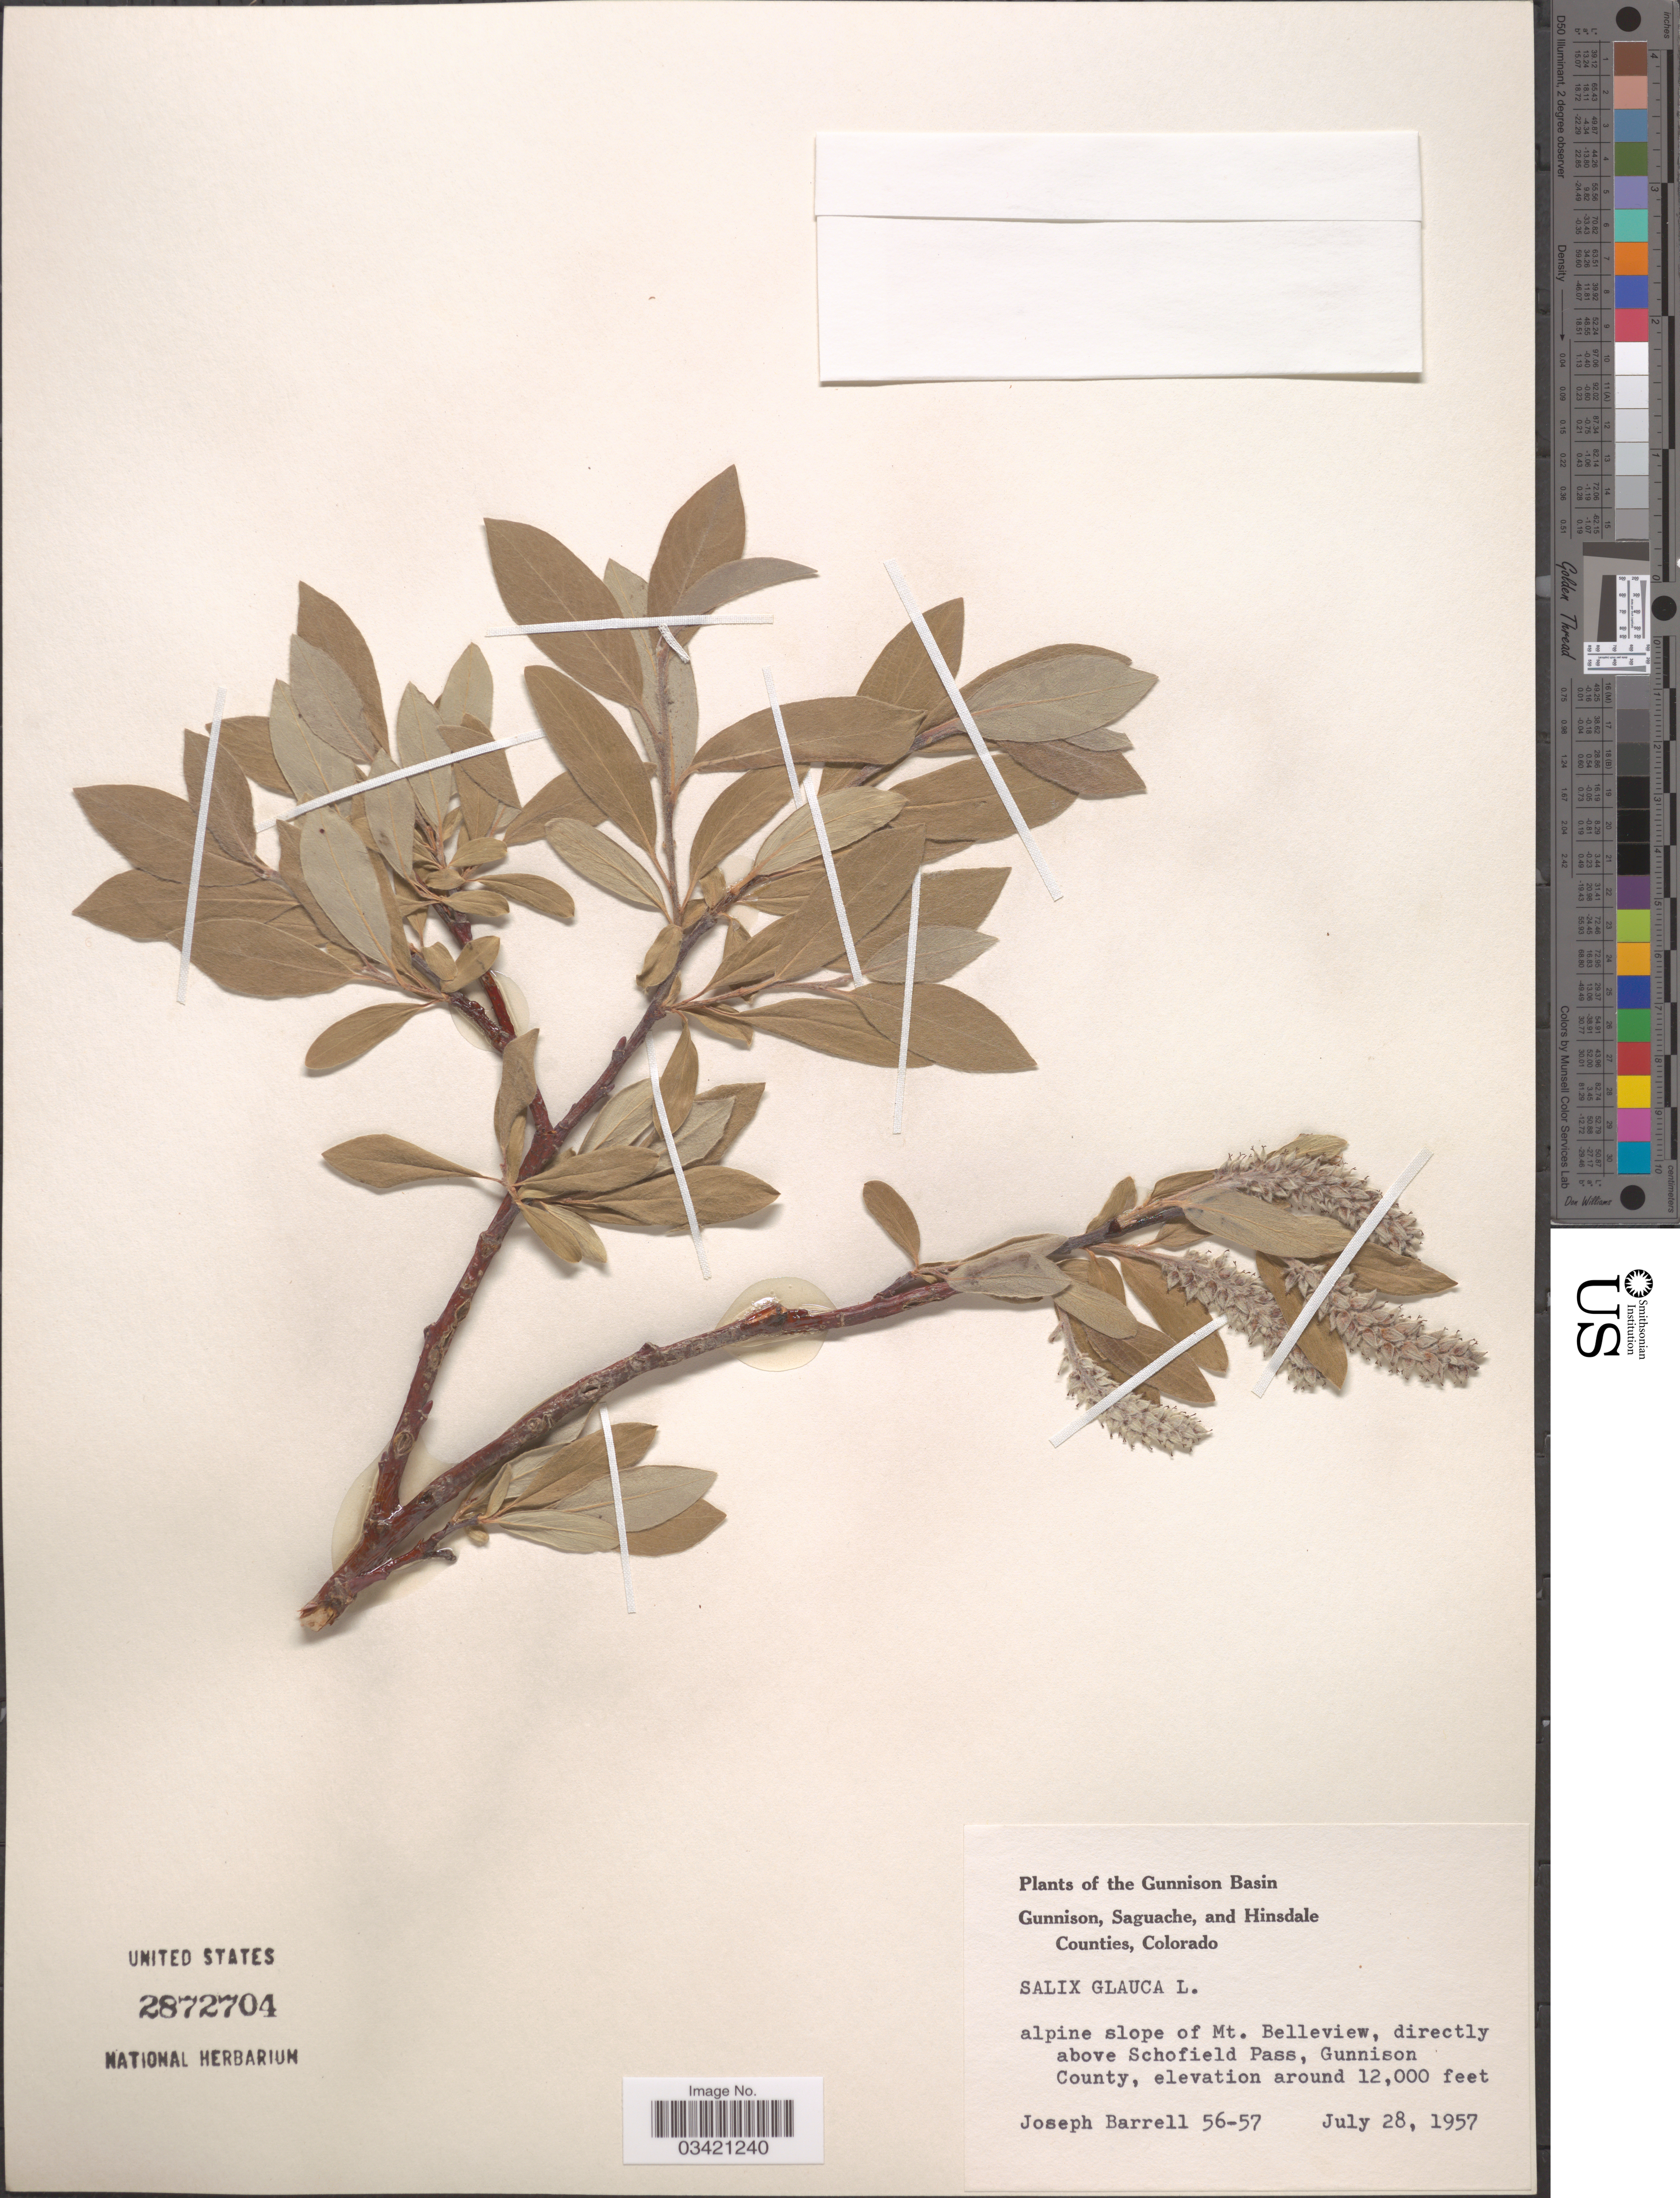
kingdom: Plantae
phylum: Tracheophyta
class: Magnoliopsida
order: Malpighiales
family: Salicaceae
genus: Salix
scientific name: Salix glauca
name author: L.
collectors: J. Barrell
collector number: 56-57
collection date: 1957-07-28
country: United States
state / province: Colorado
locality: The Gunnison Basin. Alpine slope of Mt. Belleview, directly above Schofield Pass, Gunnison County.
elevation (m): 3658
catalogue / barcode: US 2872704